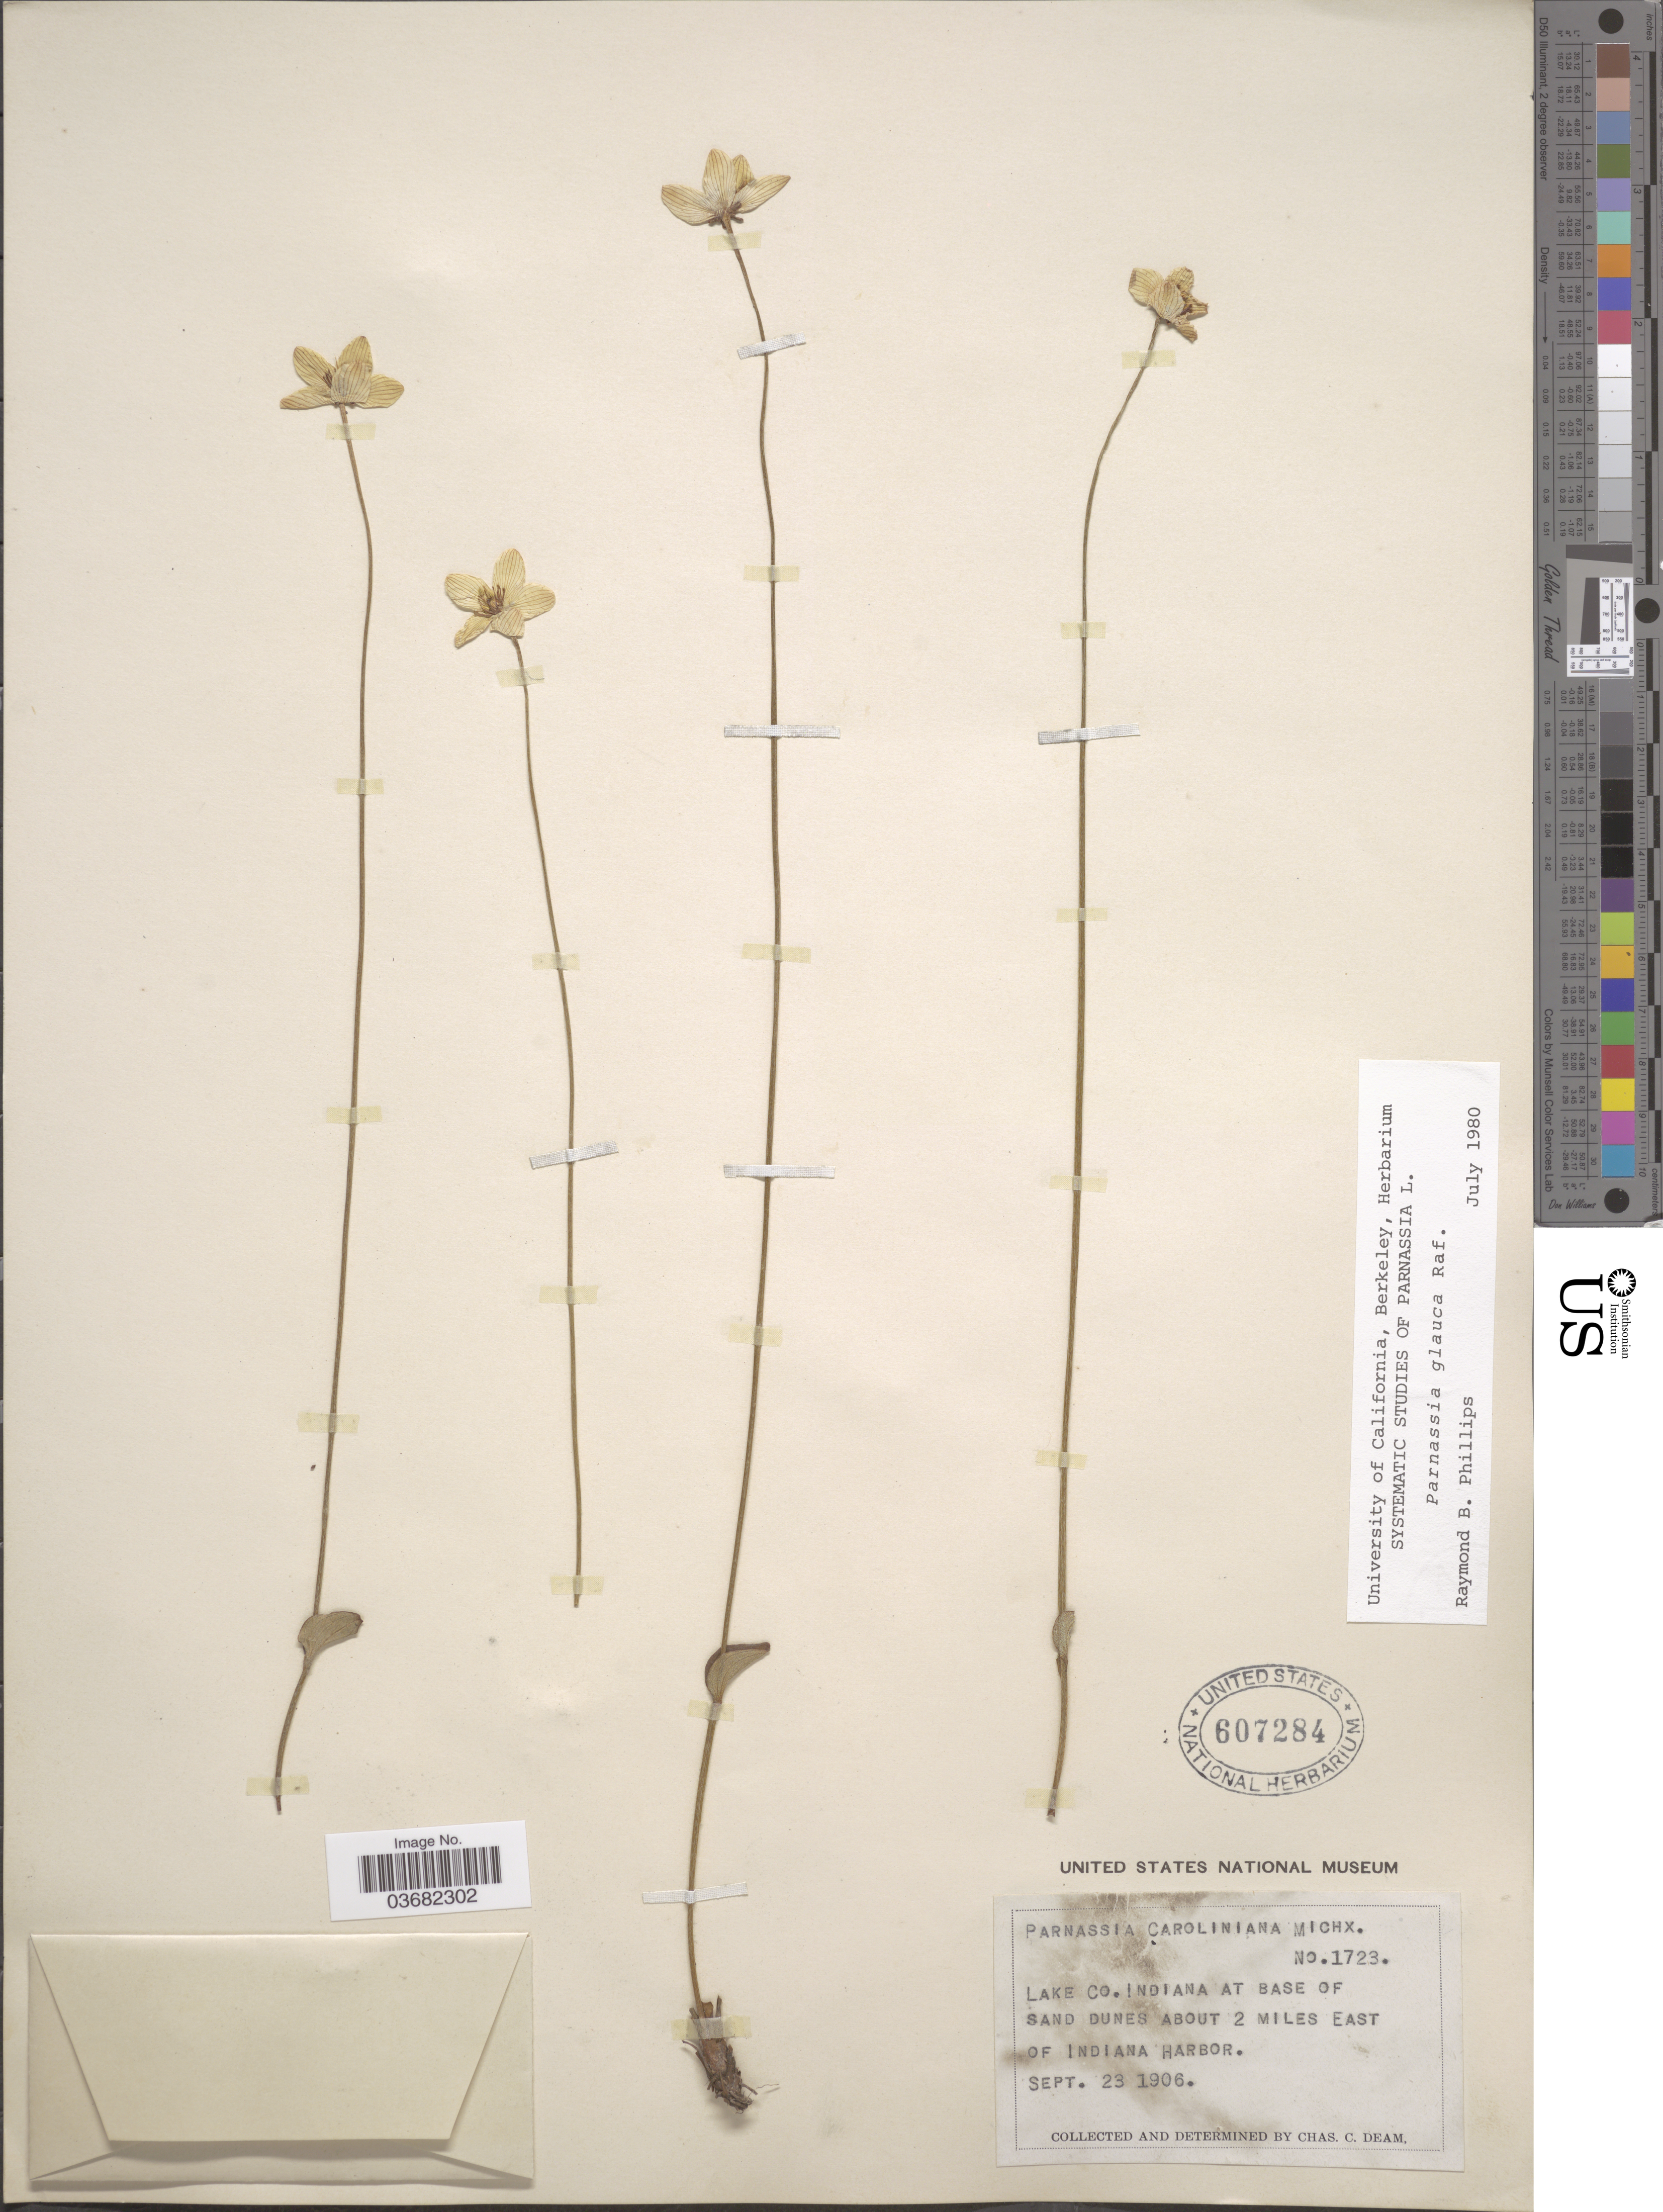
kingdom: Plantae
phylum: Tracheophyta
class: Magnoliopsida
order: Celastrales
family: Parnassiaceae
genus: Parnassia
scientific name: Parnassia glauca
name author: Raf.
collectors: C. C. Deam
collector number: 1723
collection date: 1906-09-23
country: United States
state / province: Indiana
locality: Lake Co. Indiana at base of sand dunes about 2 miles east of Indiana Harbor.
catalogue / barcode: US 607284